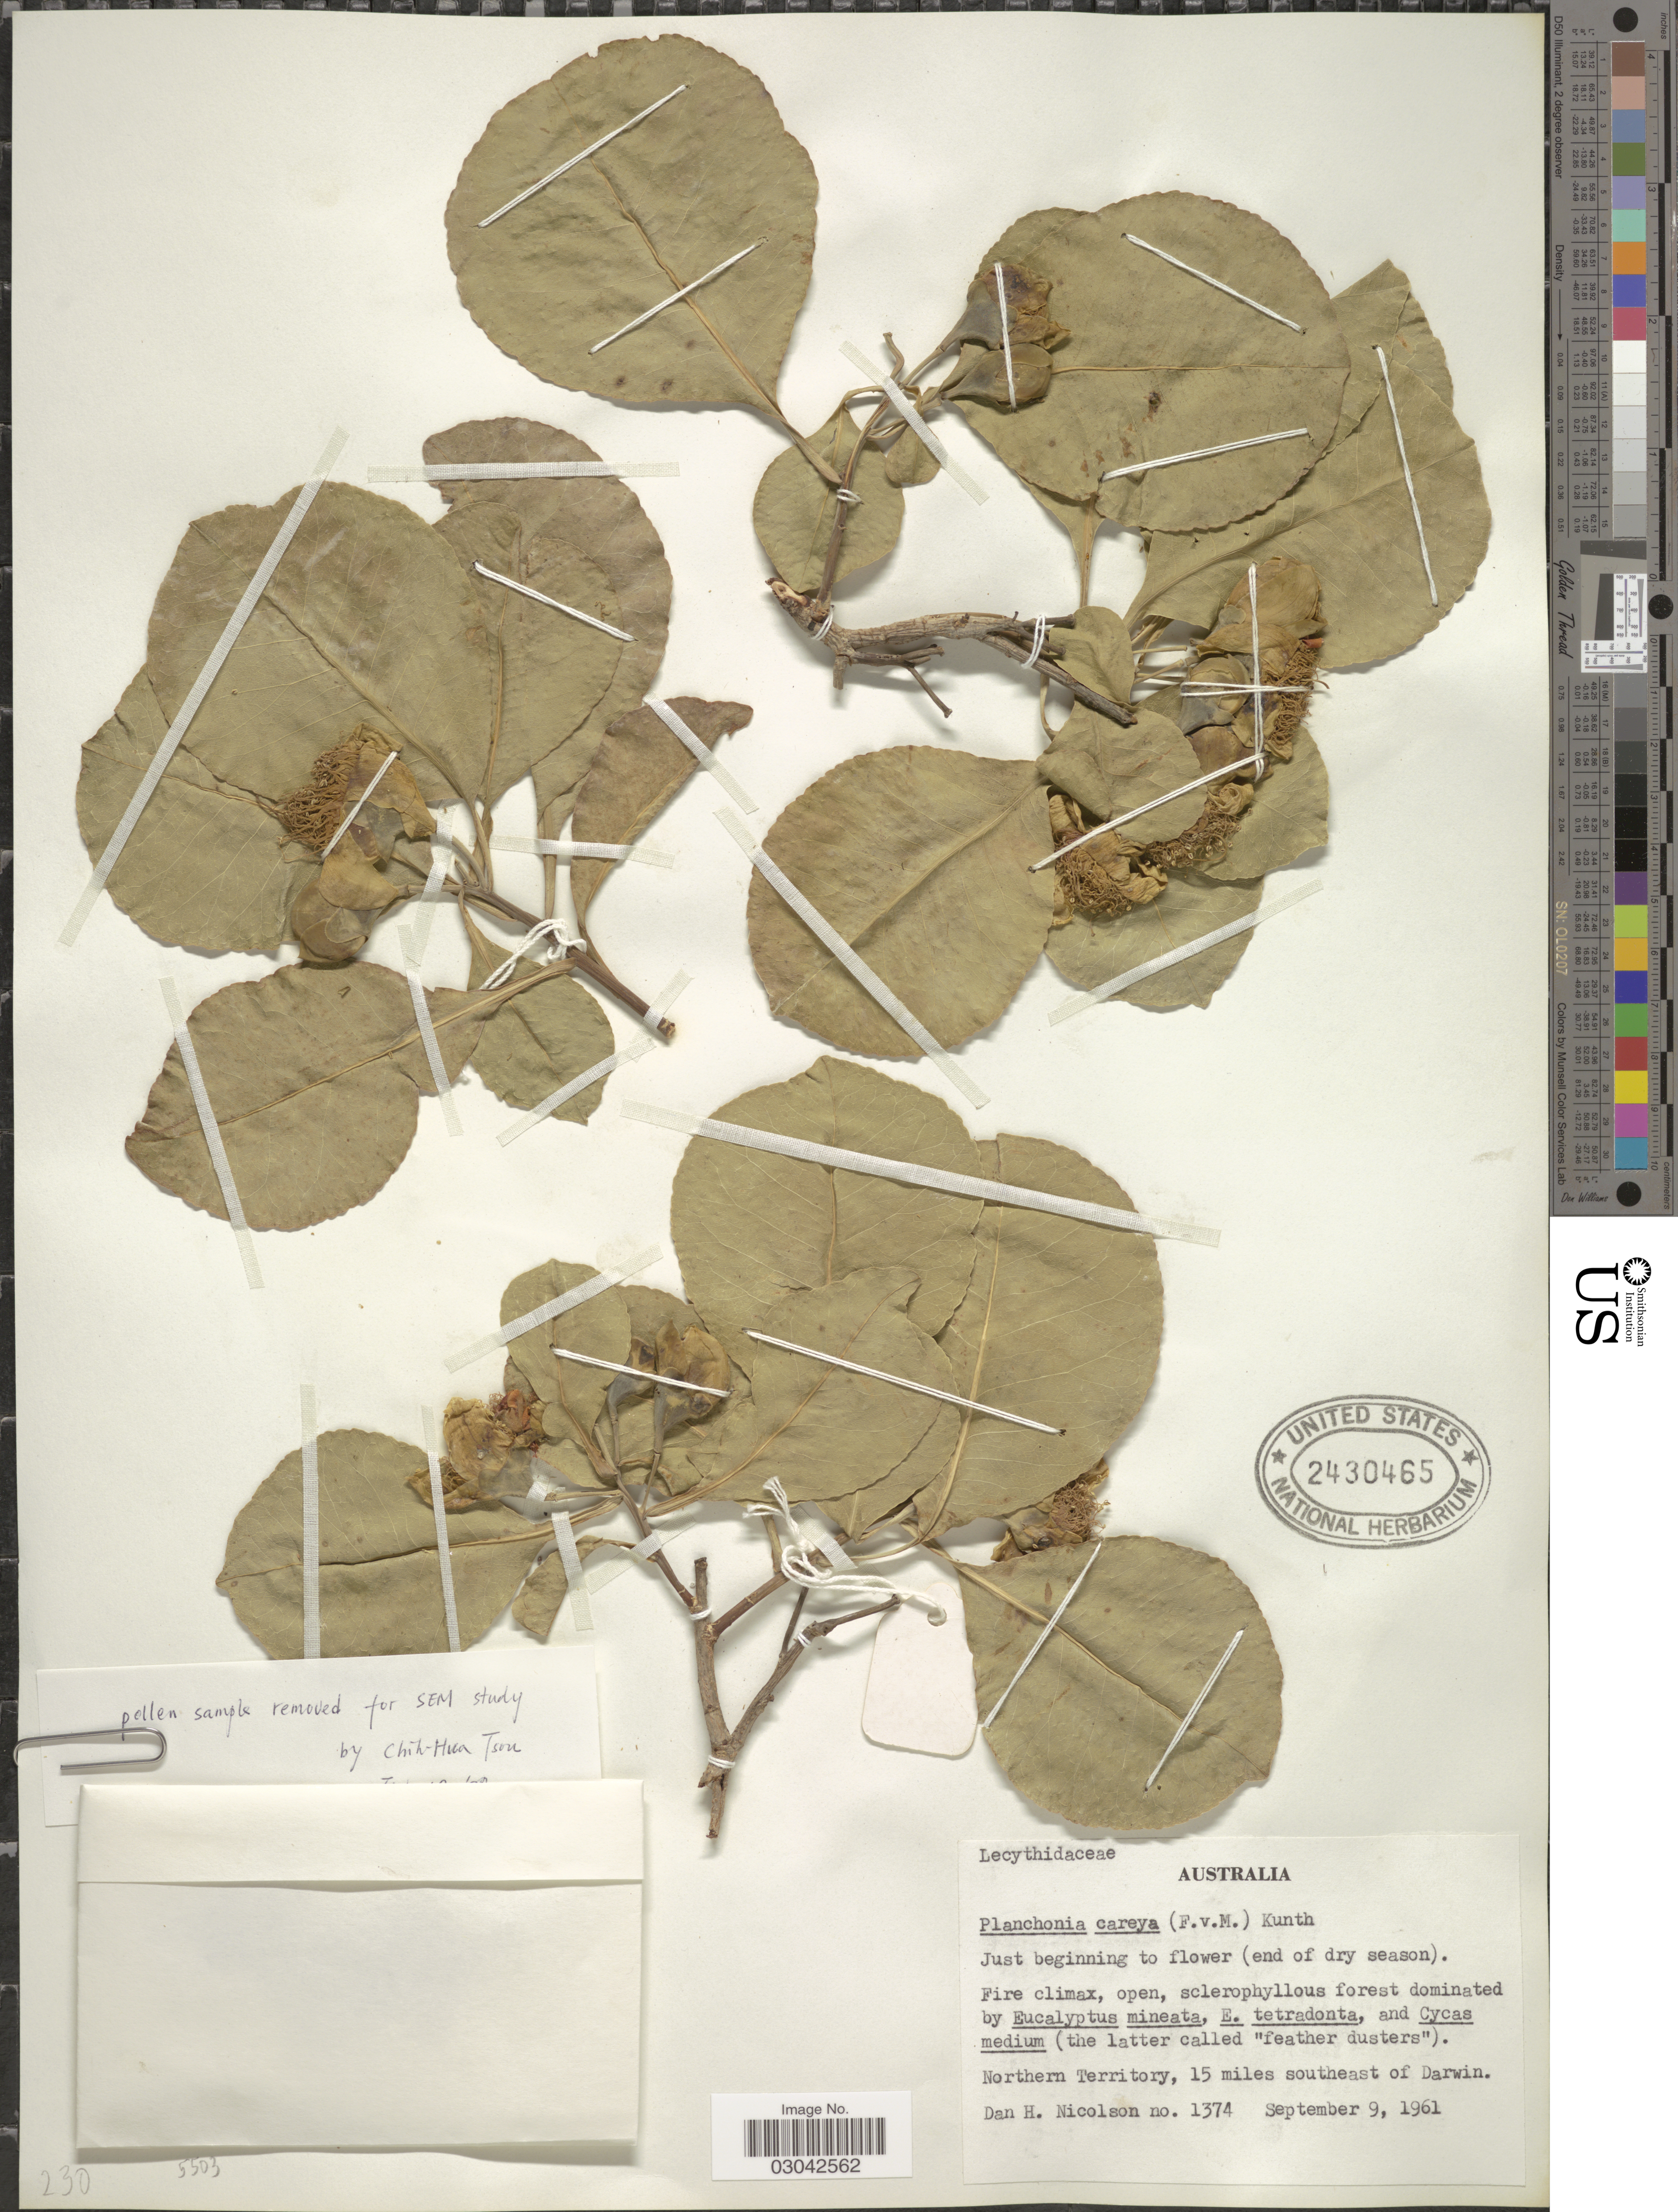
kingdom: Plantae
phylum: Tracheophyta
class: Magnoliopsida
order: Ericales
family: Lecythidaceae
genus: Planchonia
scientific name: Planchonia careya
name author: (F. Muell.) R. Knuth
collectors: D. H. Nicolson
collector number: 1374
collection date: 1961-09-09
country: Australia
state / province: Northern Territory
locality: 15 miles southeast of Darwin.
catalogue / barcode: US 2430465